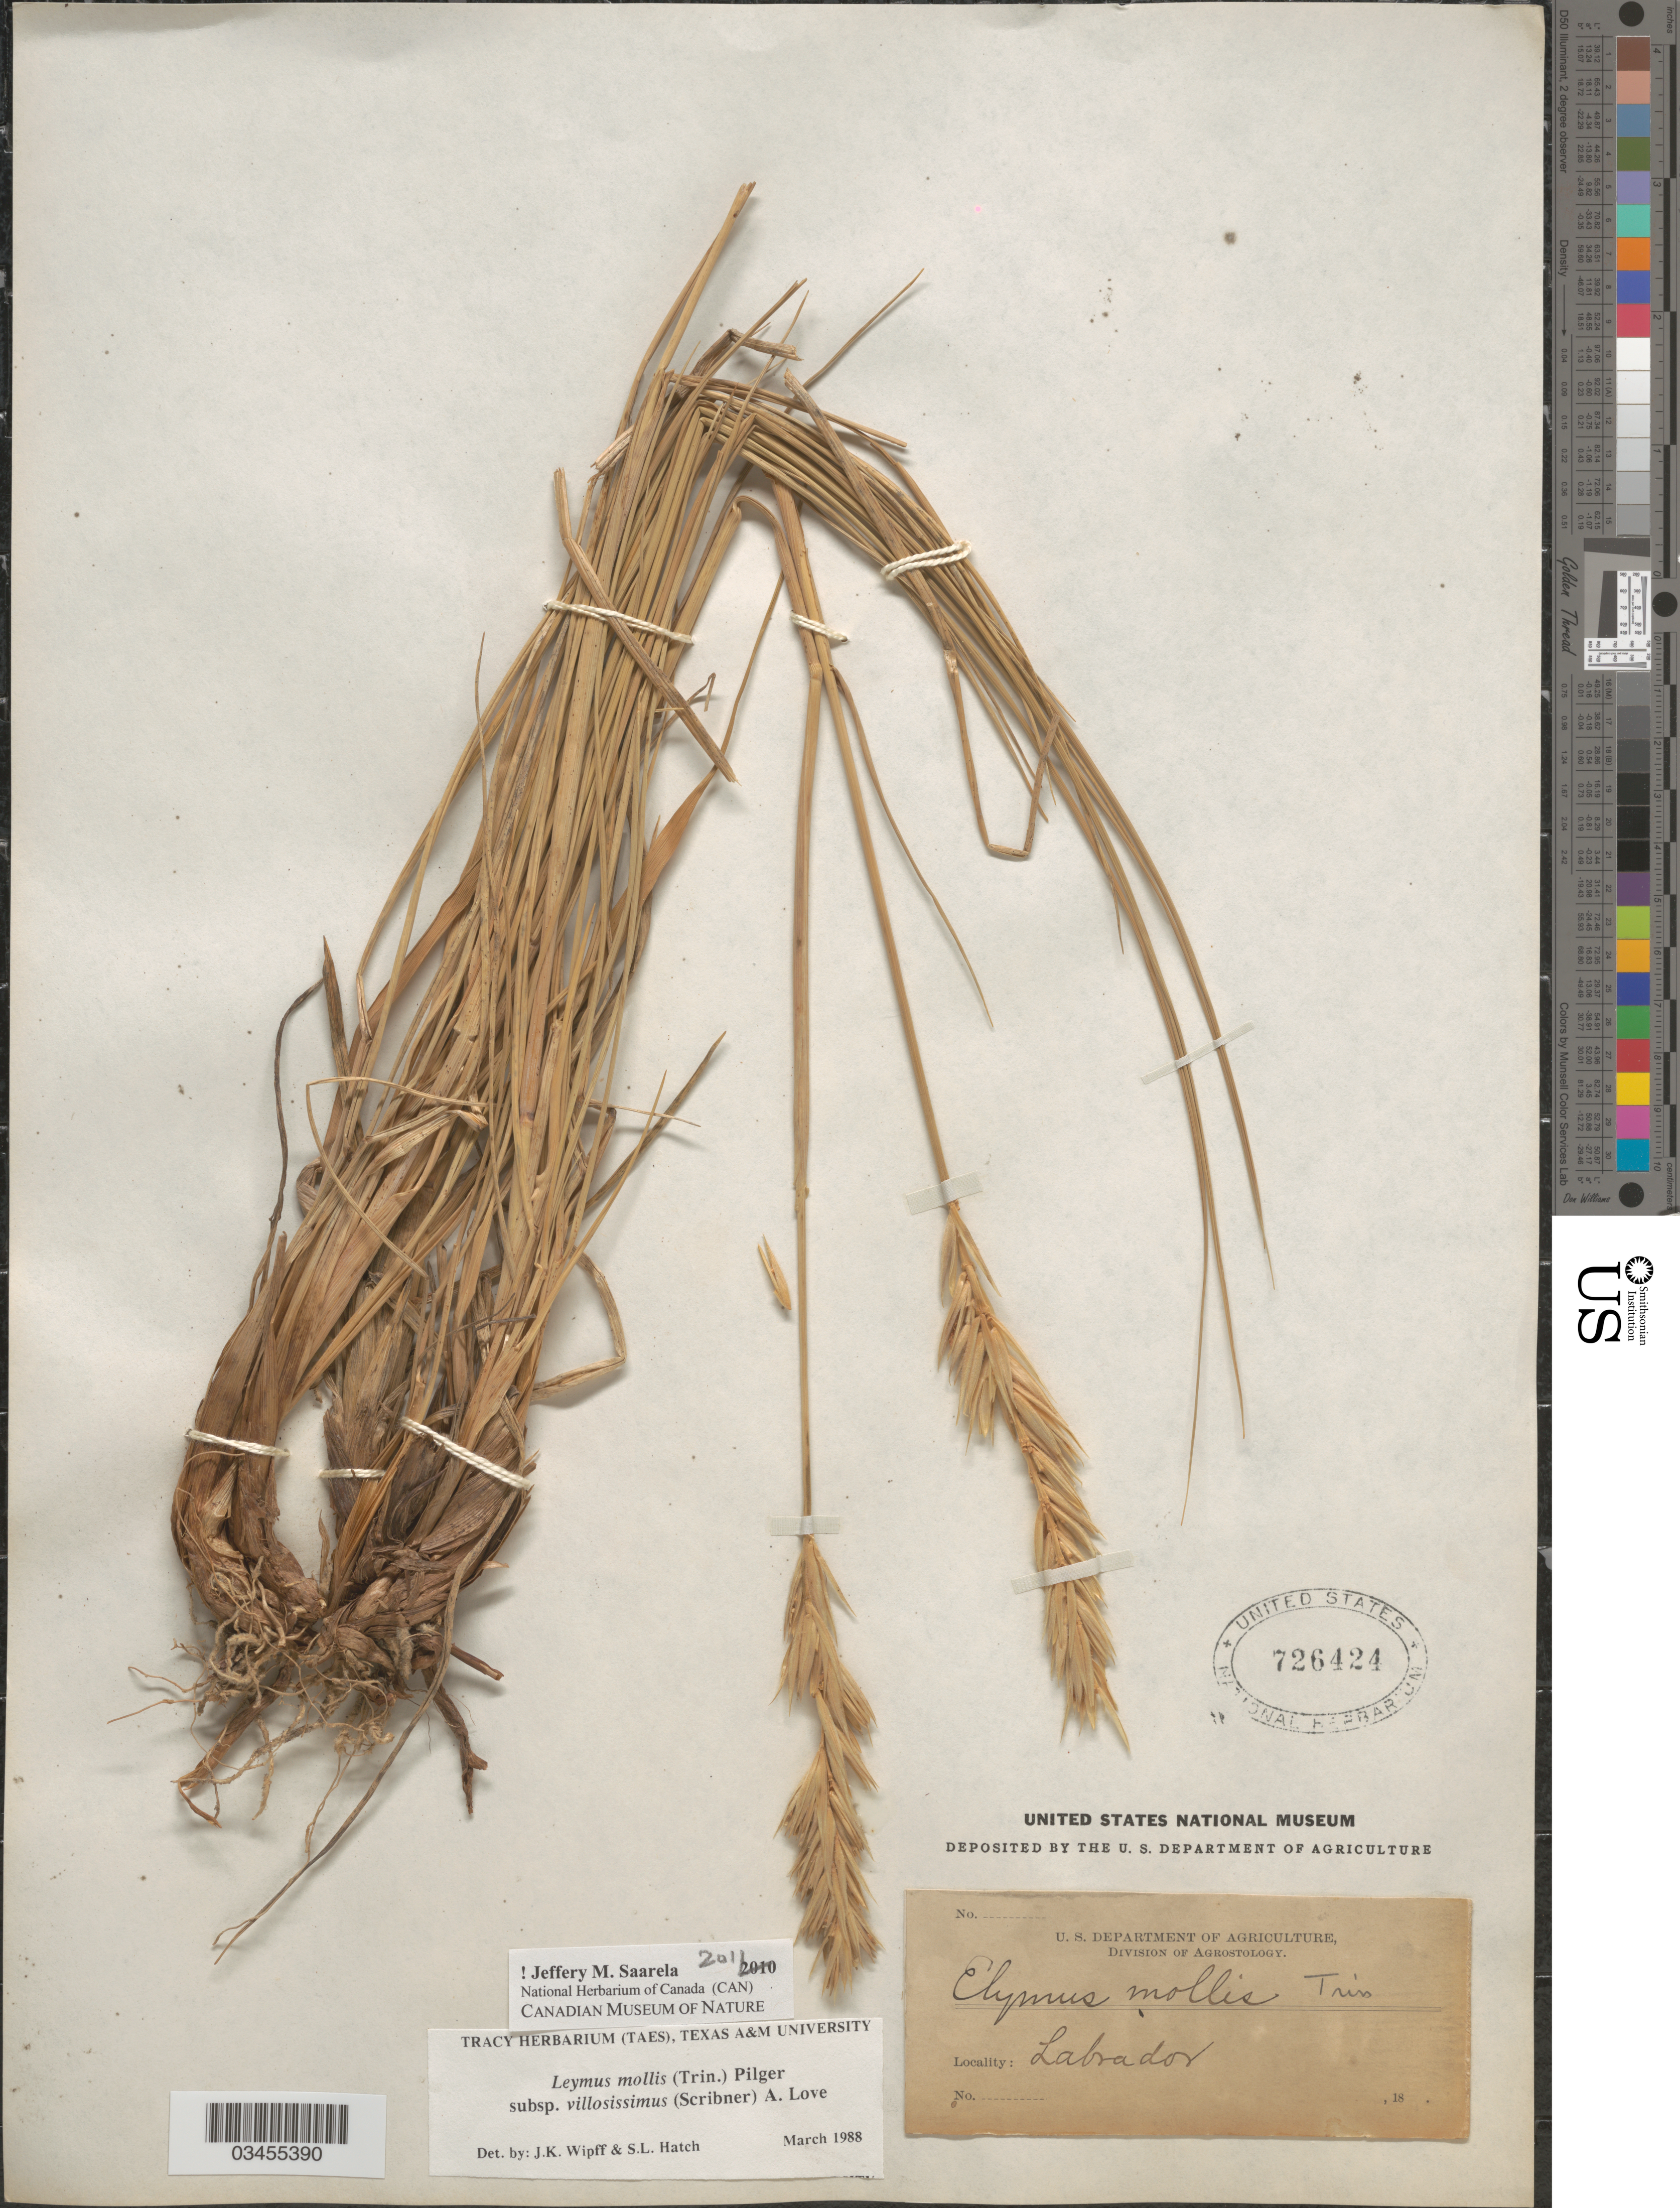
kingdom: Plantae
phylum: Tracheophyta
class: Liliopsida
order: Poales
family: Poaceae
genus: Leymus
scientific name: Leymus mollis subsp. villosissimus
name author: (Scribn.) Á. Löve & D. Löve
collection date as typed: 18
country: Canada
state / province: Newfoundland and Labrador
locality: Labrador.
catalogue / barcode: US 726424